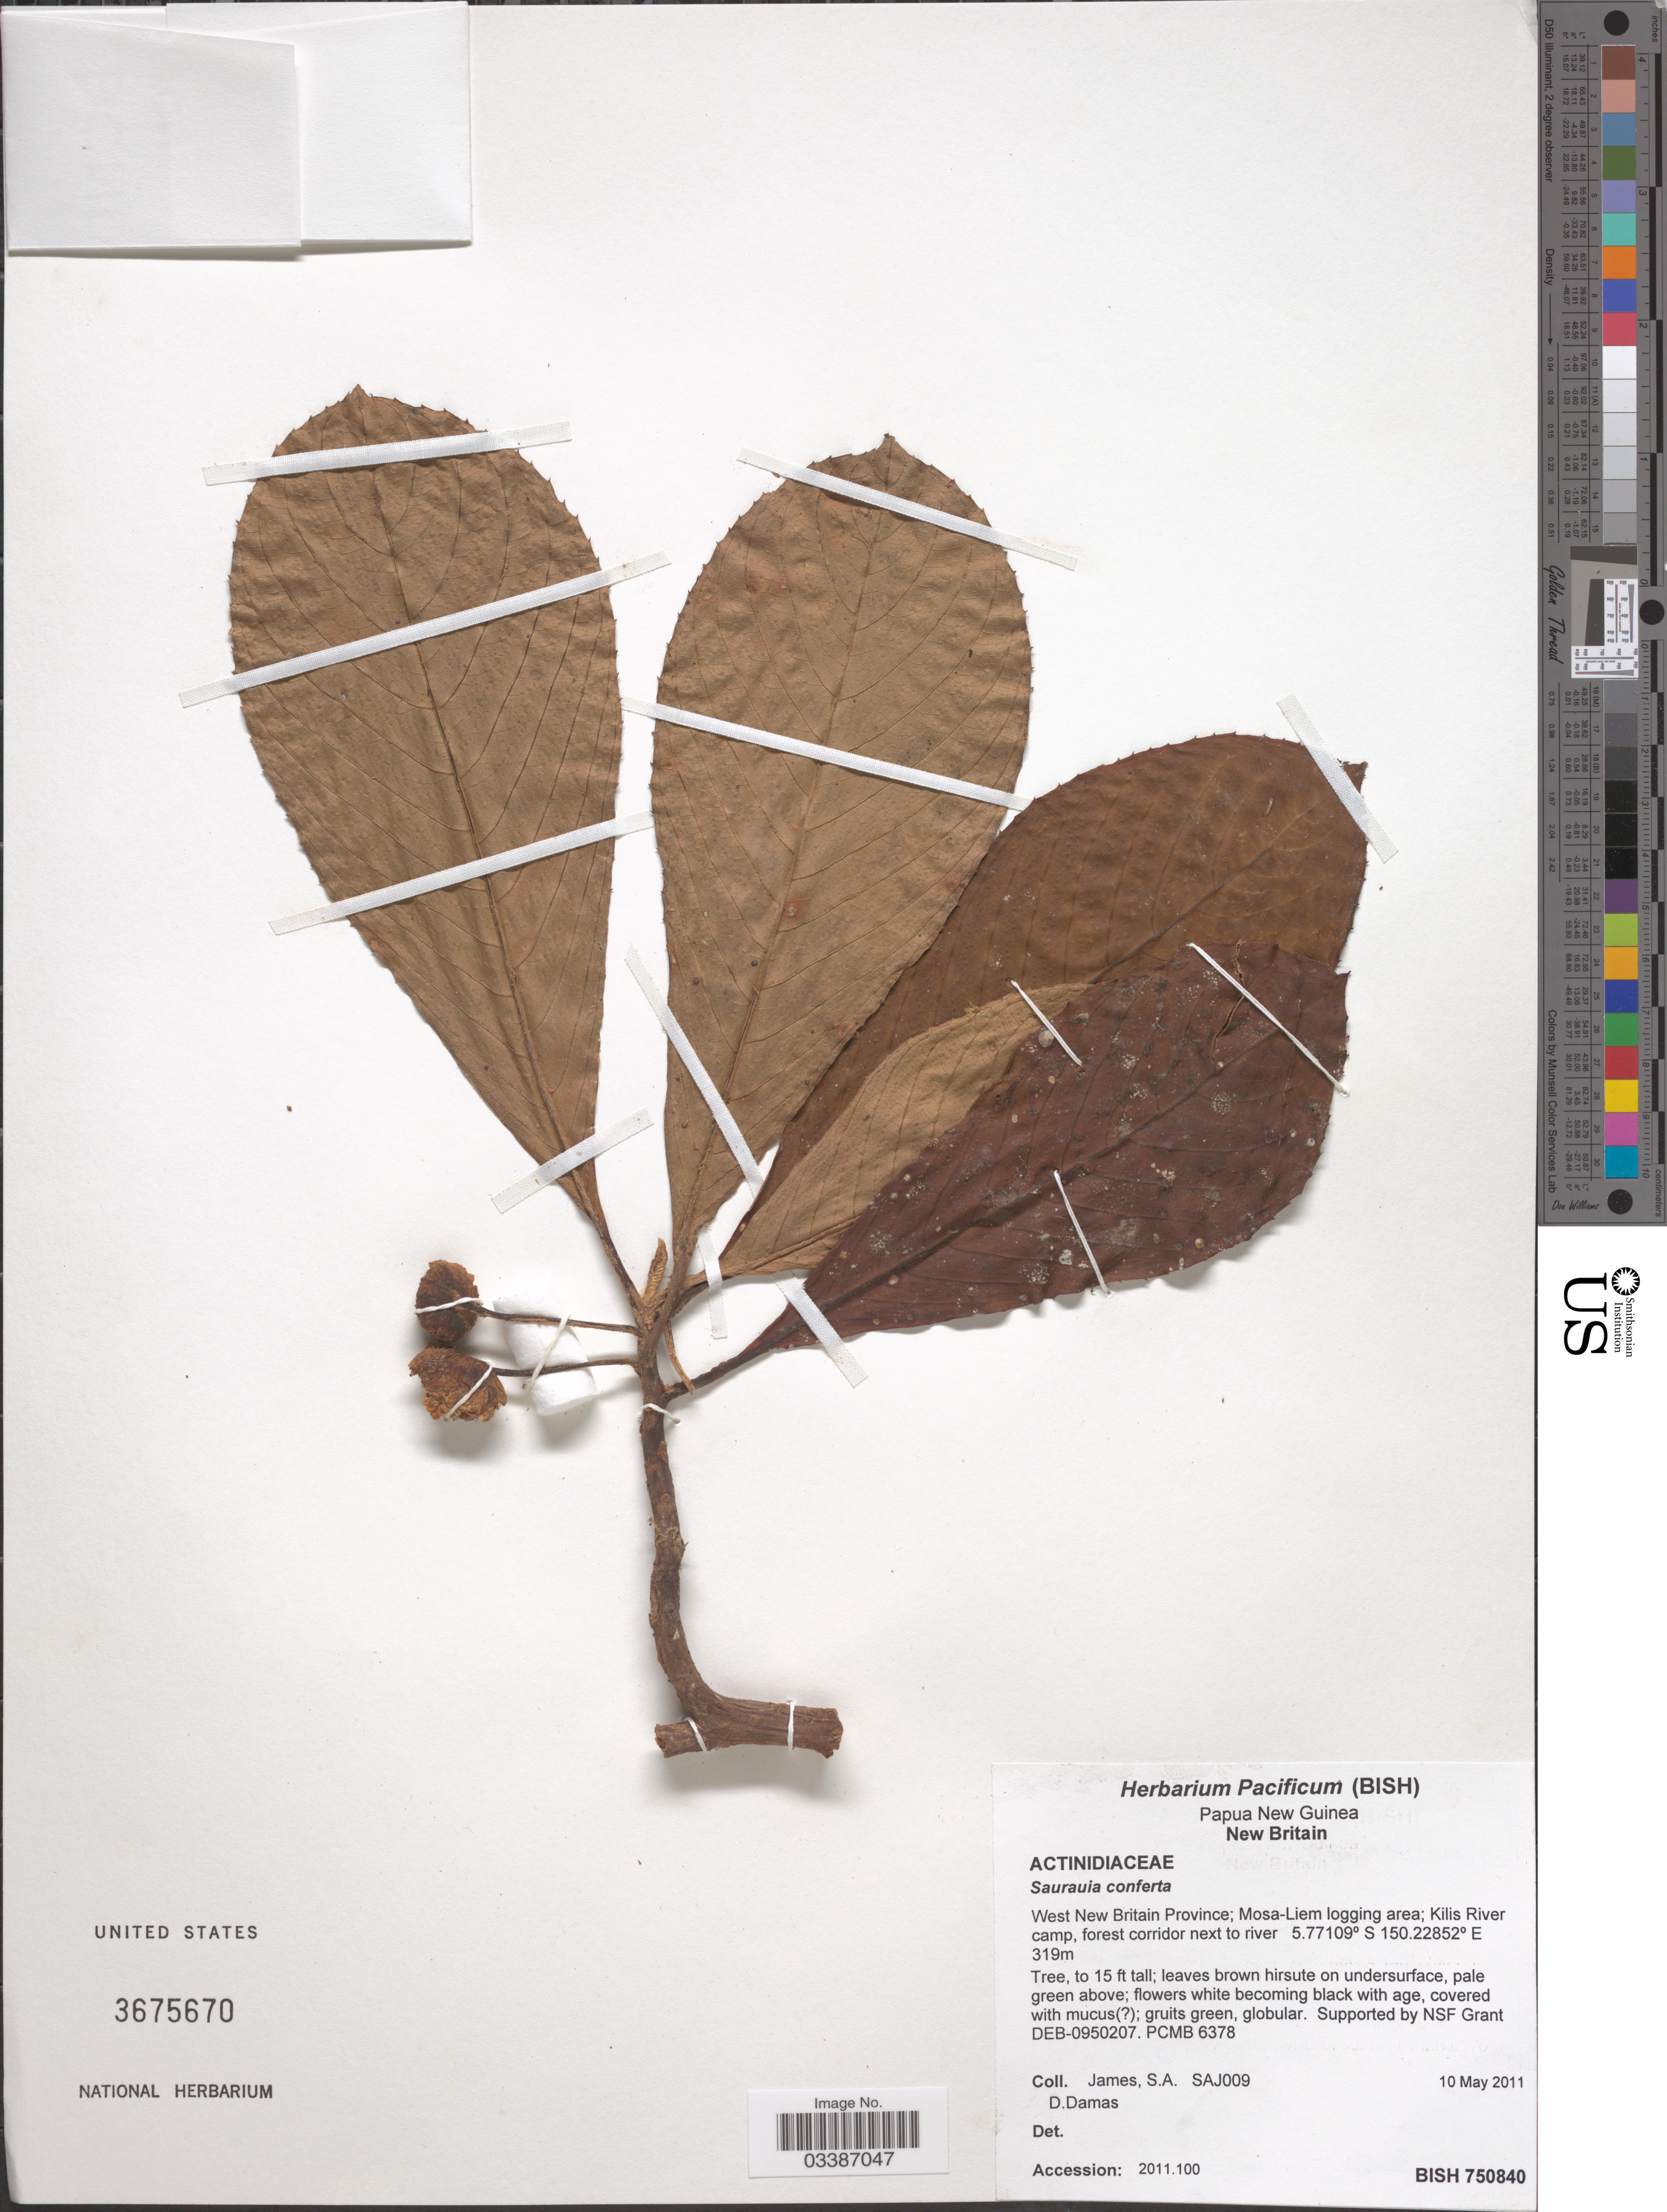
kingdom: Plantae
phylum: Tracheophyta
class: Magnoliopsida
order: Ericales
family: Actinidiaceae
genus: Saurauia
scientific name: Saurauia conferta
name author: Warb.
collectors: S. James & D. Damas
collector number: SAJ009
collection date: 2011-05-10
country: Papua New Guinea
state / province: West New Britain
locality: New Britain. Mosa-Liem logging area; Kilis River camp, forest corridor next to river.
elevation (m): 319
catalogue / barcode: US 3675670